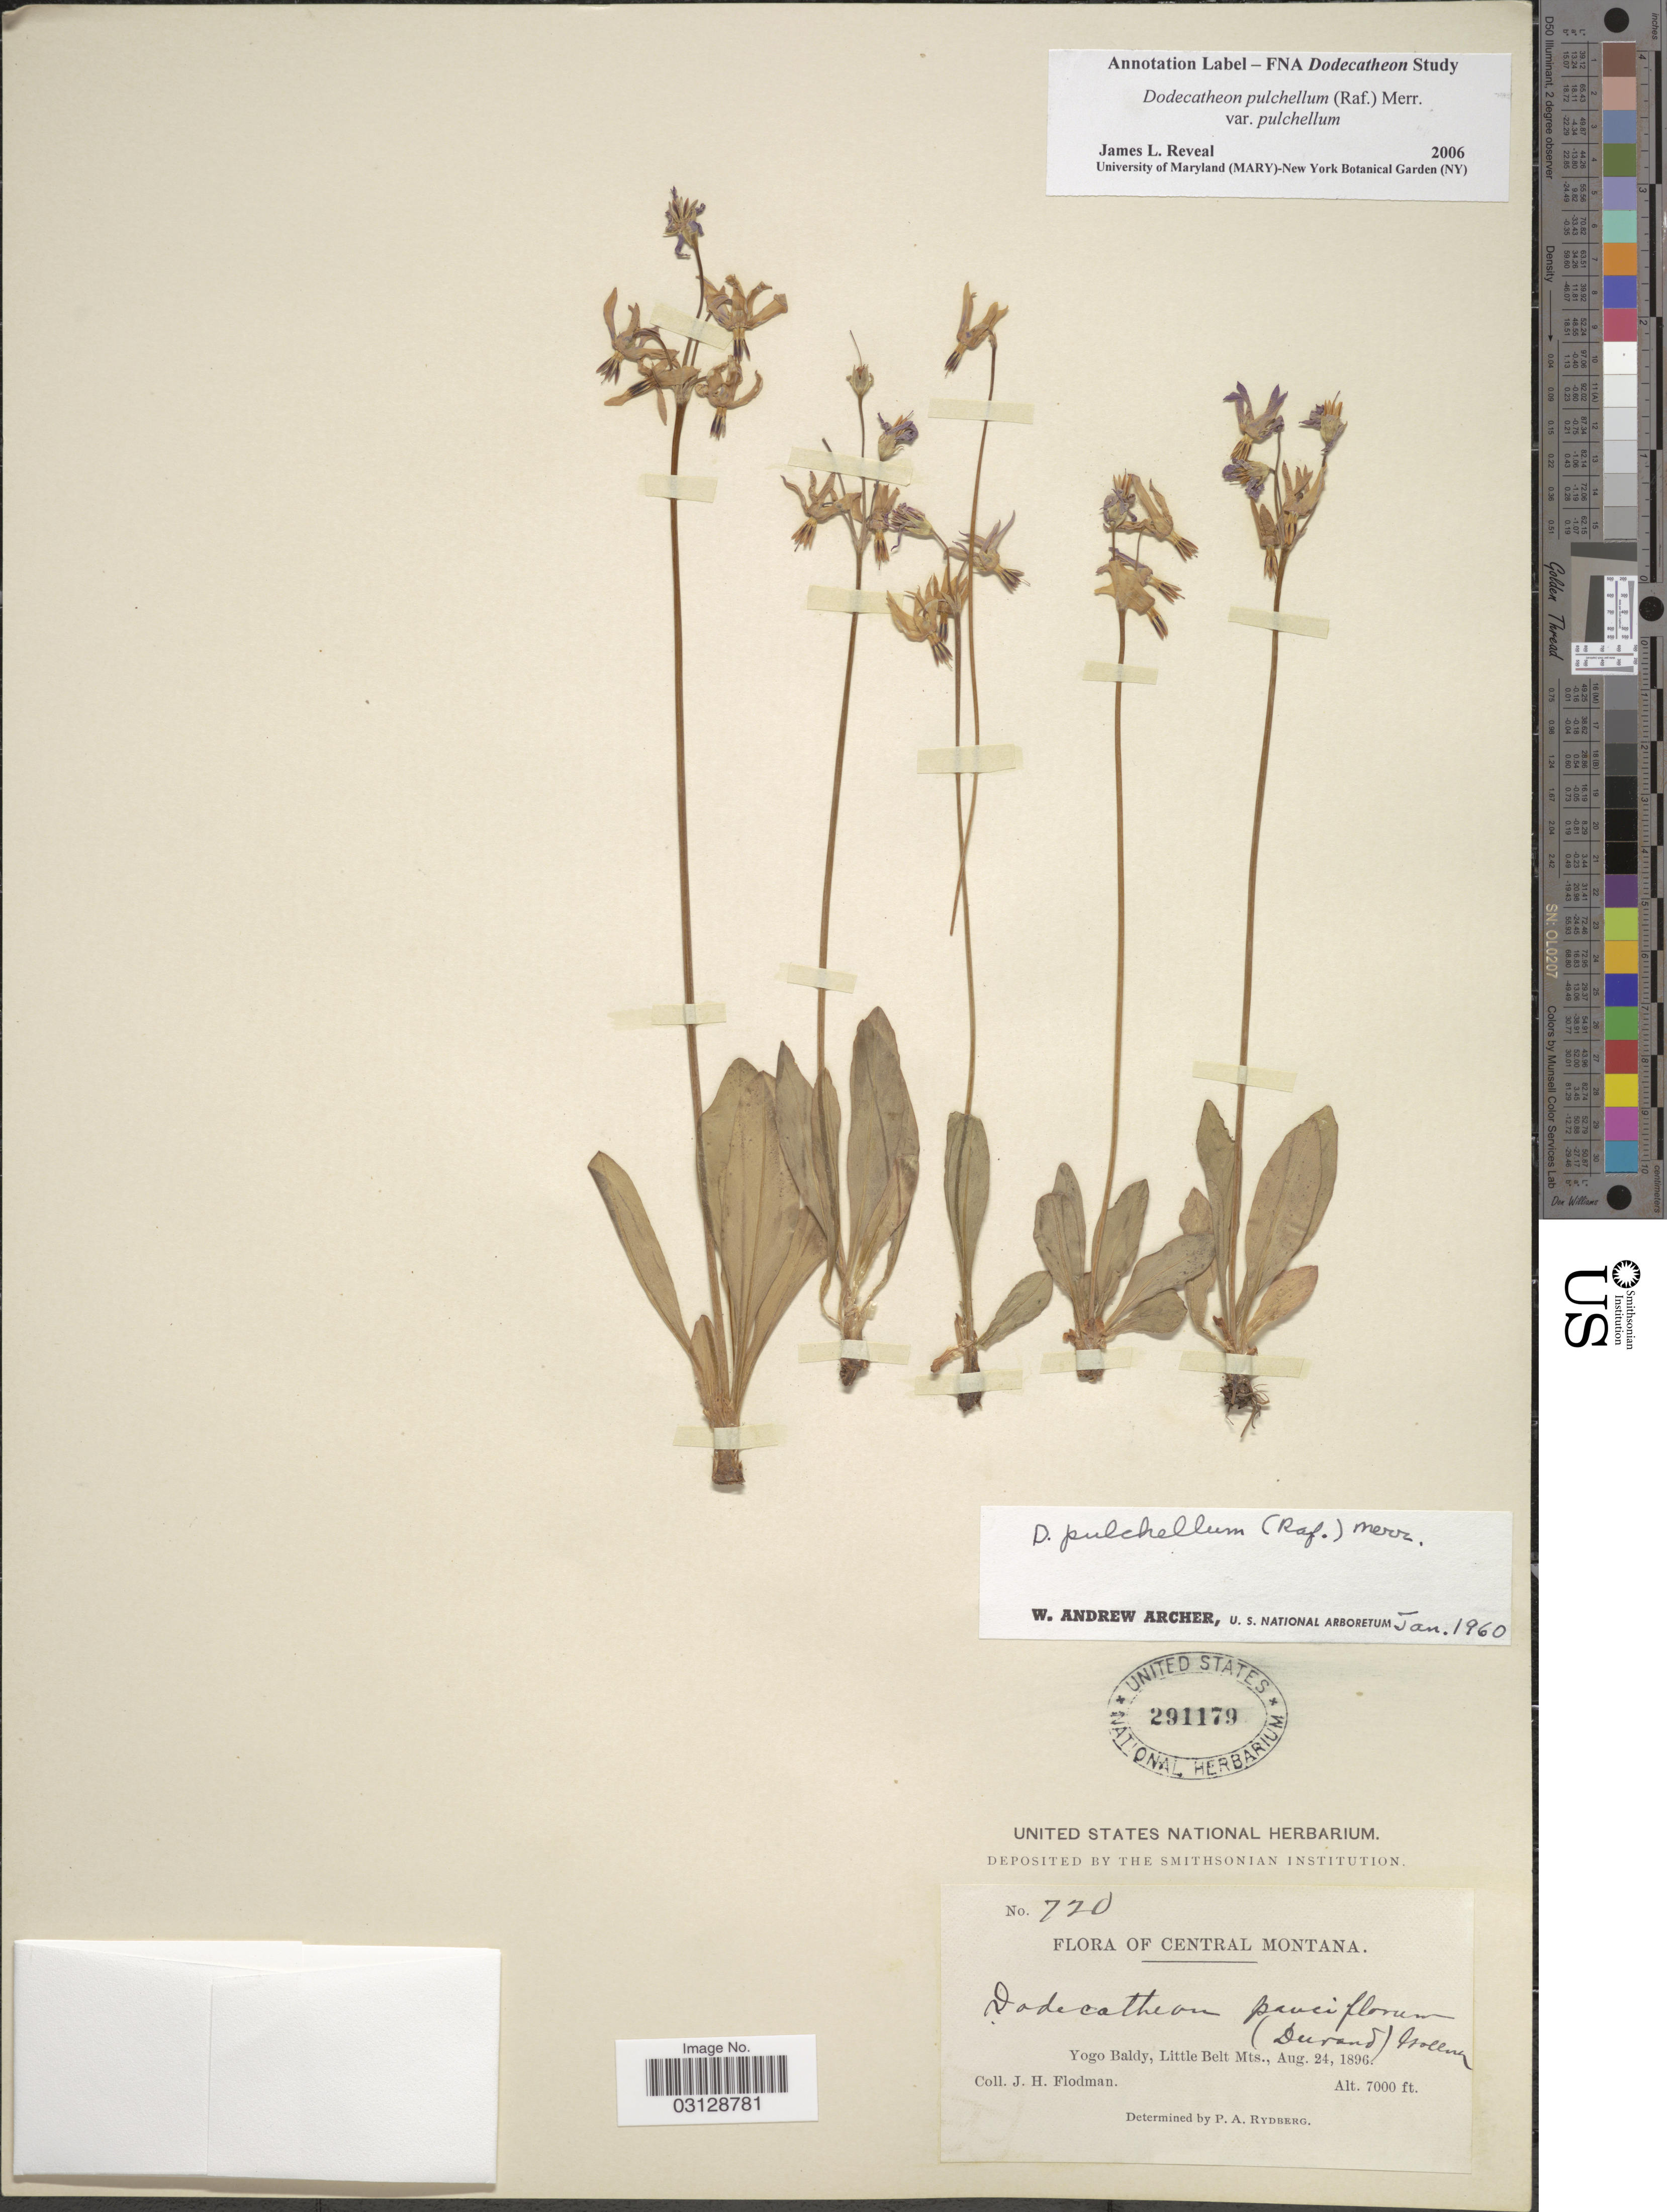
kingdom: Plantae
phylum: Tracheophyta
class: Magnoliopsida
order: Ericales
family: Primulaceae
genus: Dodecatheon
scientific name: Dodecatheon pulchellum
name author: (Raf.) Merr.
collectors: J. Flodman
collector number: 720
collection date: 1896-08-24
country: United States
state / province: Montana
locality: Central Montana. Yogo Baldy, Little Belt Mts.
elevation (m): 2134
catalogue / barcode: US 291179